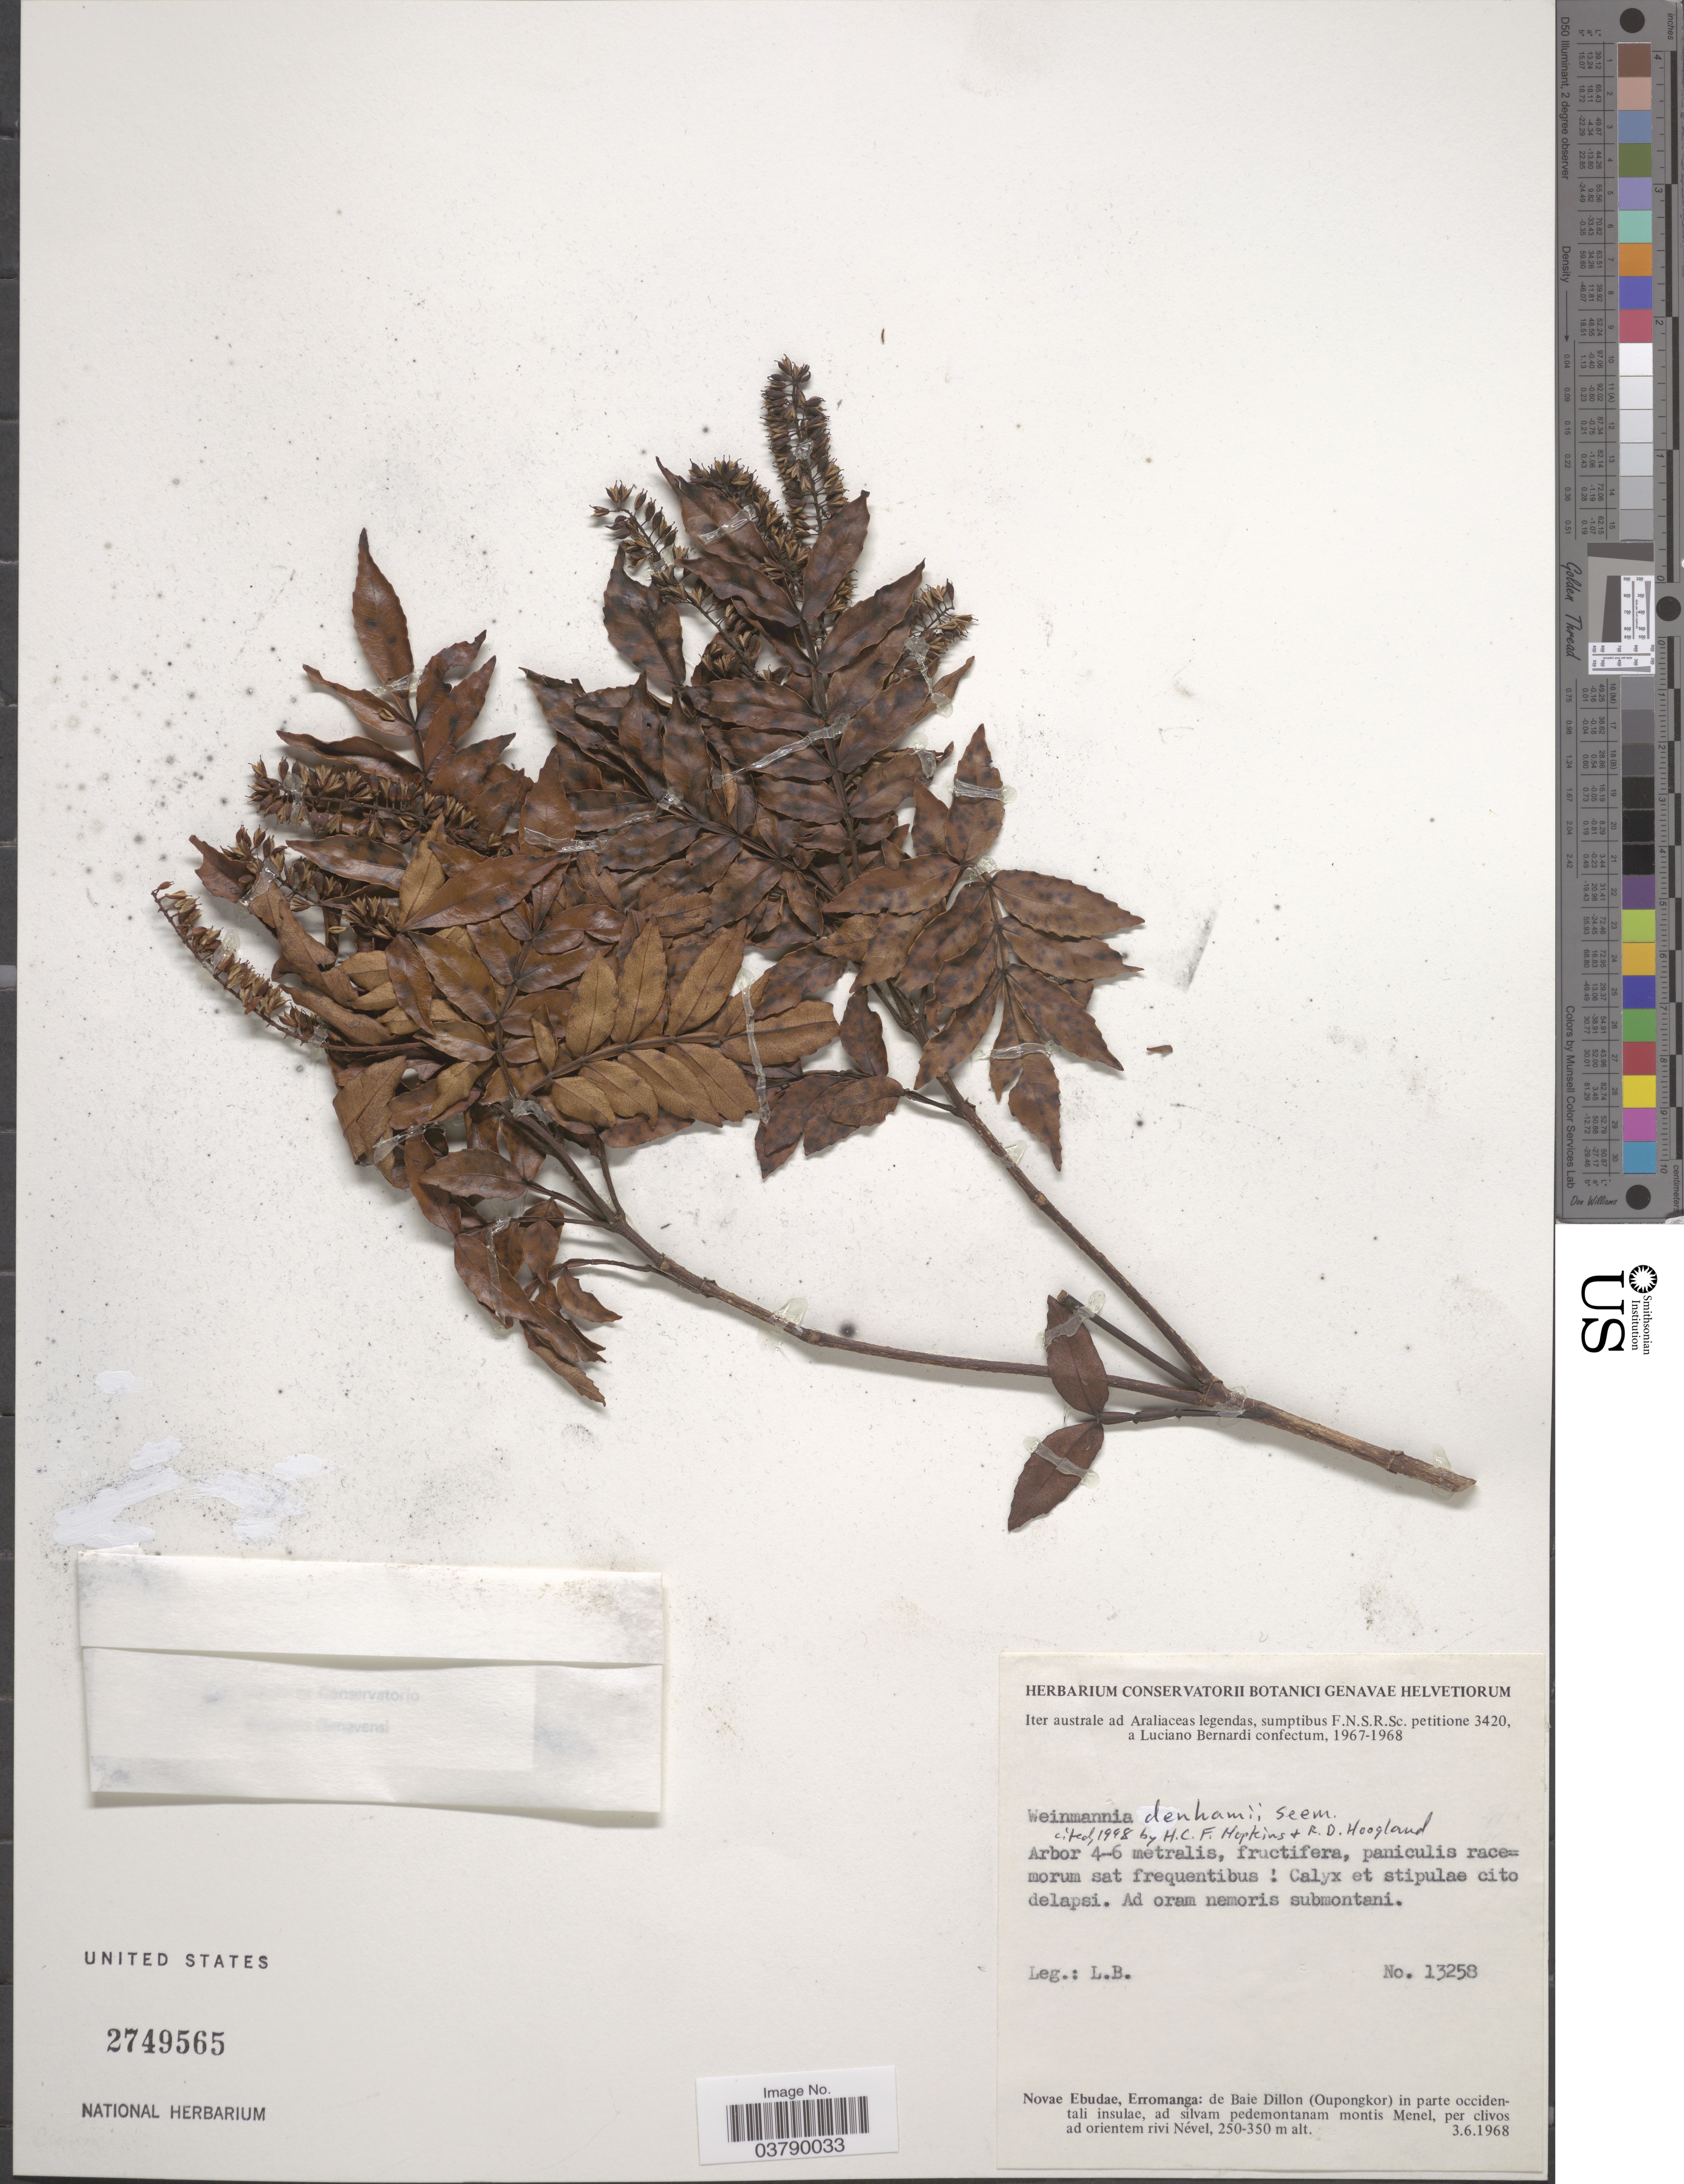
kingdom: Plantae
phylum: Tracheophyta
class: Magnoliopsida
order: Oxalidales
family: Cunoniaceae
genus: Pterophylla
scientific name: Pterophylla denhamii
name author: (Seem.) Pillon & H.C. Hopkins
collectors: L. Bernardi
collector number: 13258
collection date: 1968-06-03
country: Vanuatu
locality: Novae Ebudae, Erromana: de Baie Dillon (Oupongkor) in parte occidentali insulae, ad silvam pedemontanam Menel, per clivos ad orientem rivi Nével.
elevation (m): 250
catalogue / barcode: US 2749565